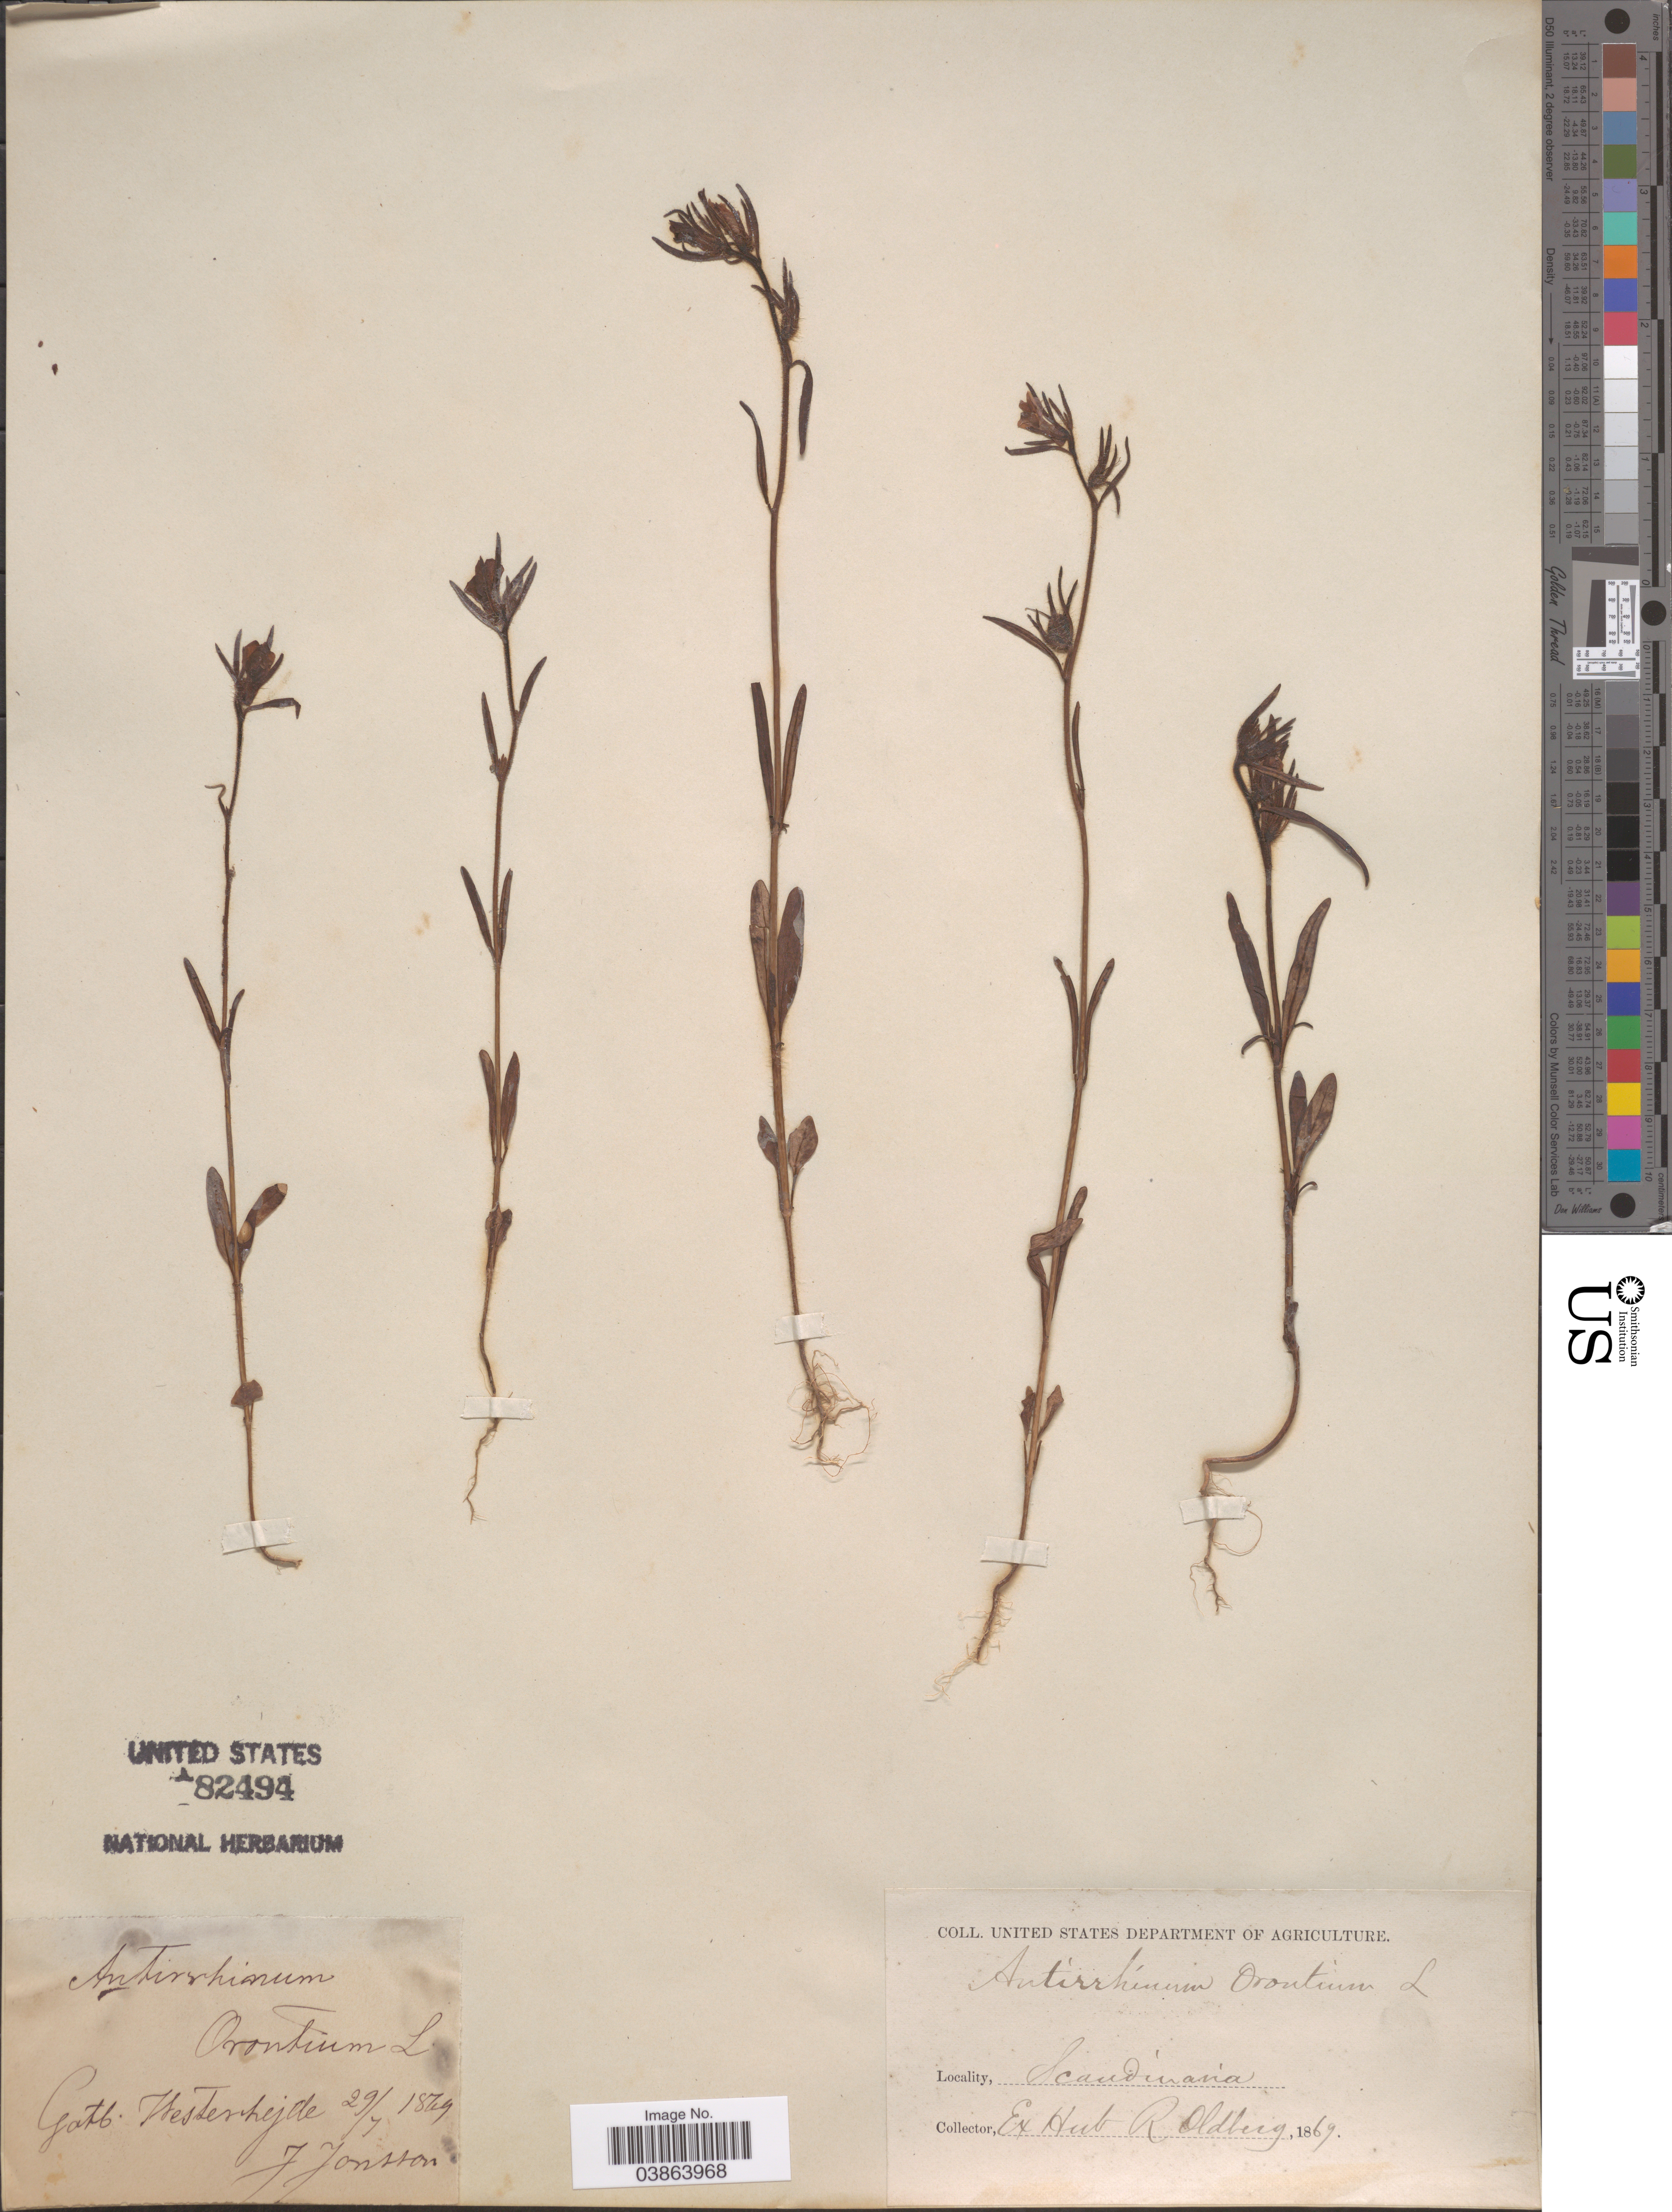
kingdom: Plantae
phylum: Tracheophyta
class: Magnoliopsida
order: Lamiales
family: Plantaginaceae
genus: Antirrhinum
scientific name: Antirrhinum orontium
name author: L.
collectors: J. Jonsson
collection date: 1869-07-29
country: Sweden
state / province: Gotland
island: Gotland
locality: Gotl. Westerhejde. Scandinavia.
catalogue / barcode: US 82494